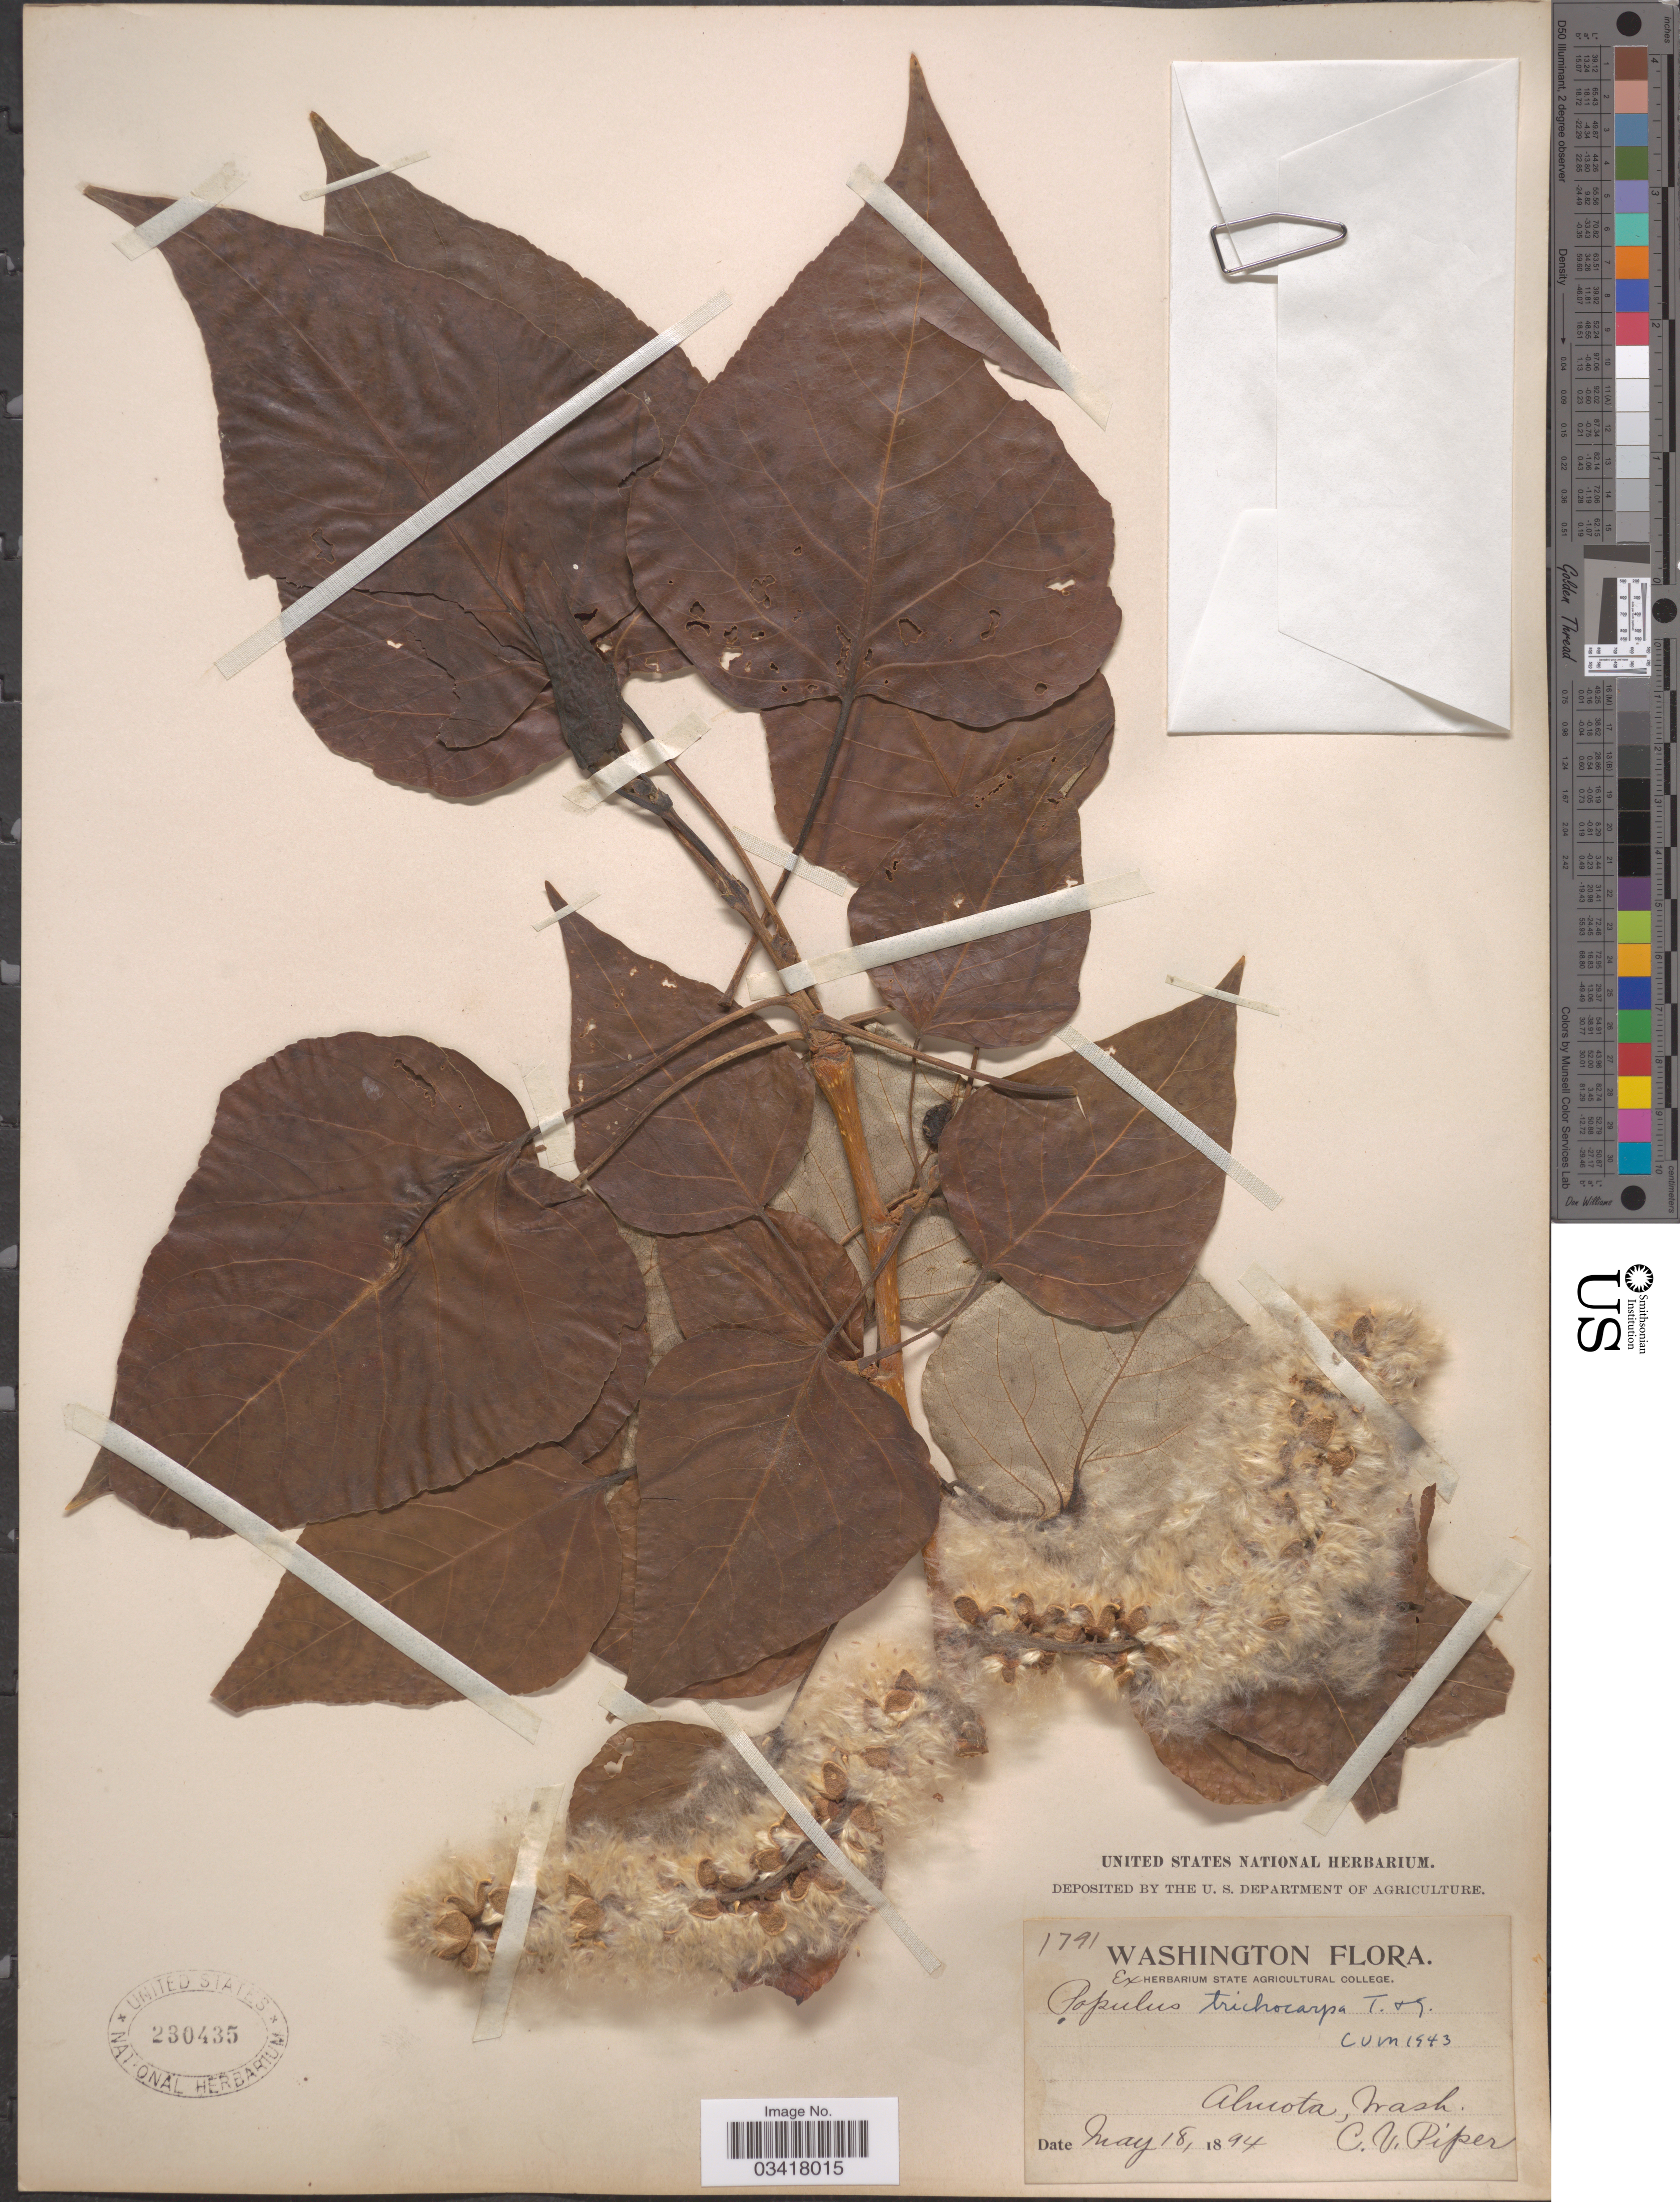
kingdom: Plantae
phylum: Tracheophyta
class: Magnoliopsida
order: Malpighiales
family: Salicaceae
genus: Populus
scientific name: Populus trichocarpa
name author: Torr. & A. Gray ex W. Hook.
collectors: C. V. Piper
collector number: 1791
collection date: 1894-05-18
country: United States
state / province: Washington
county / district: Whitman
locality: Almota.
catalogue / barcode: US 230435